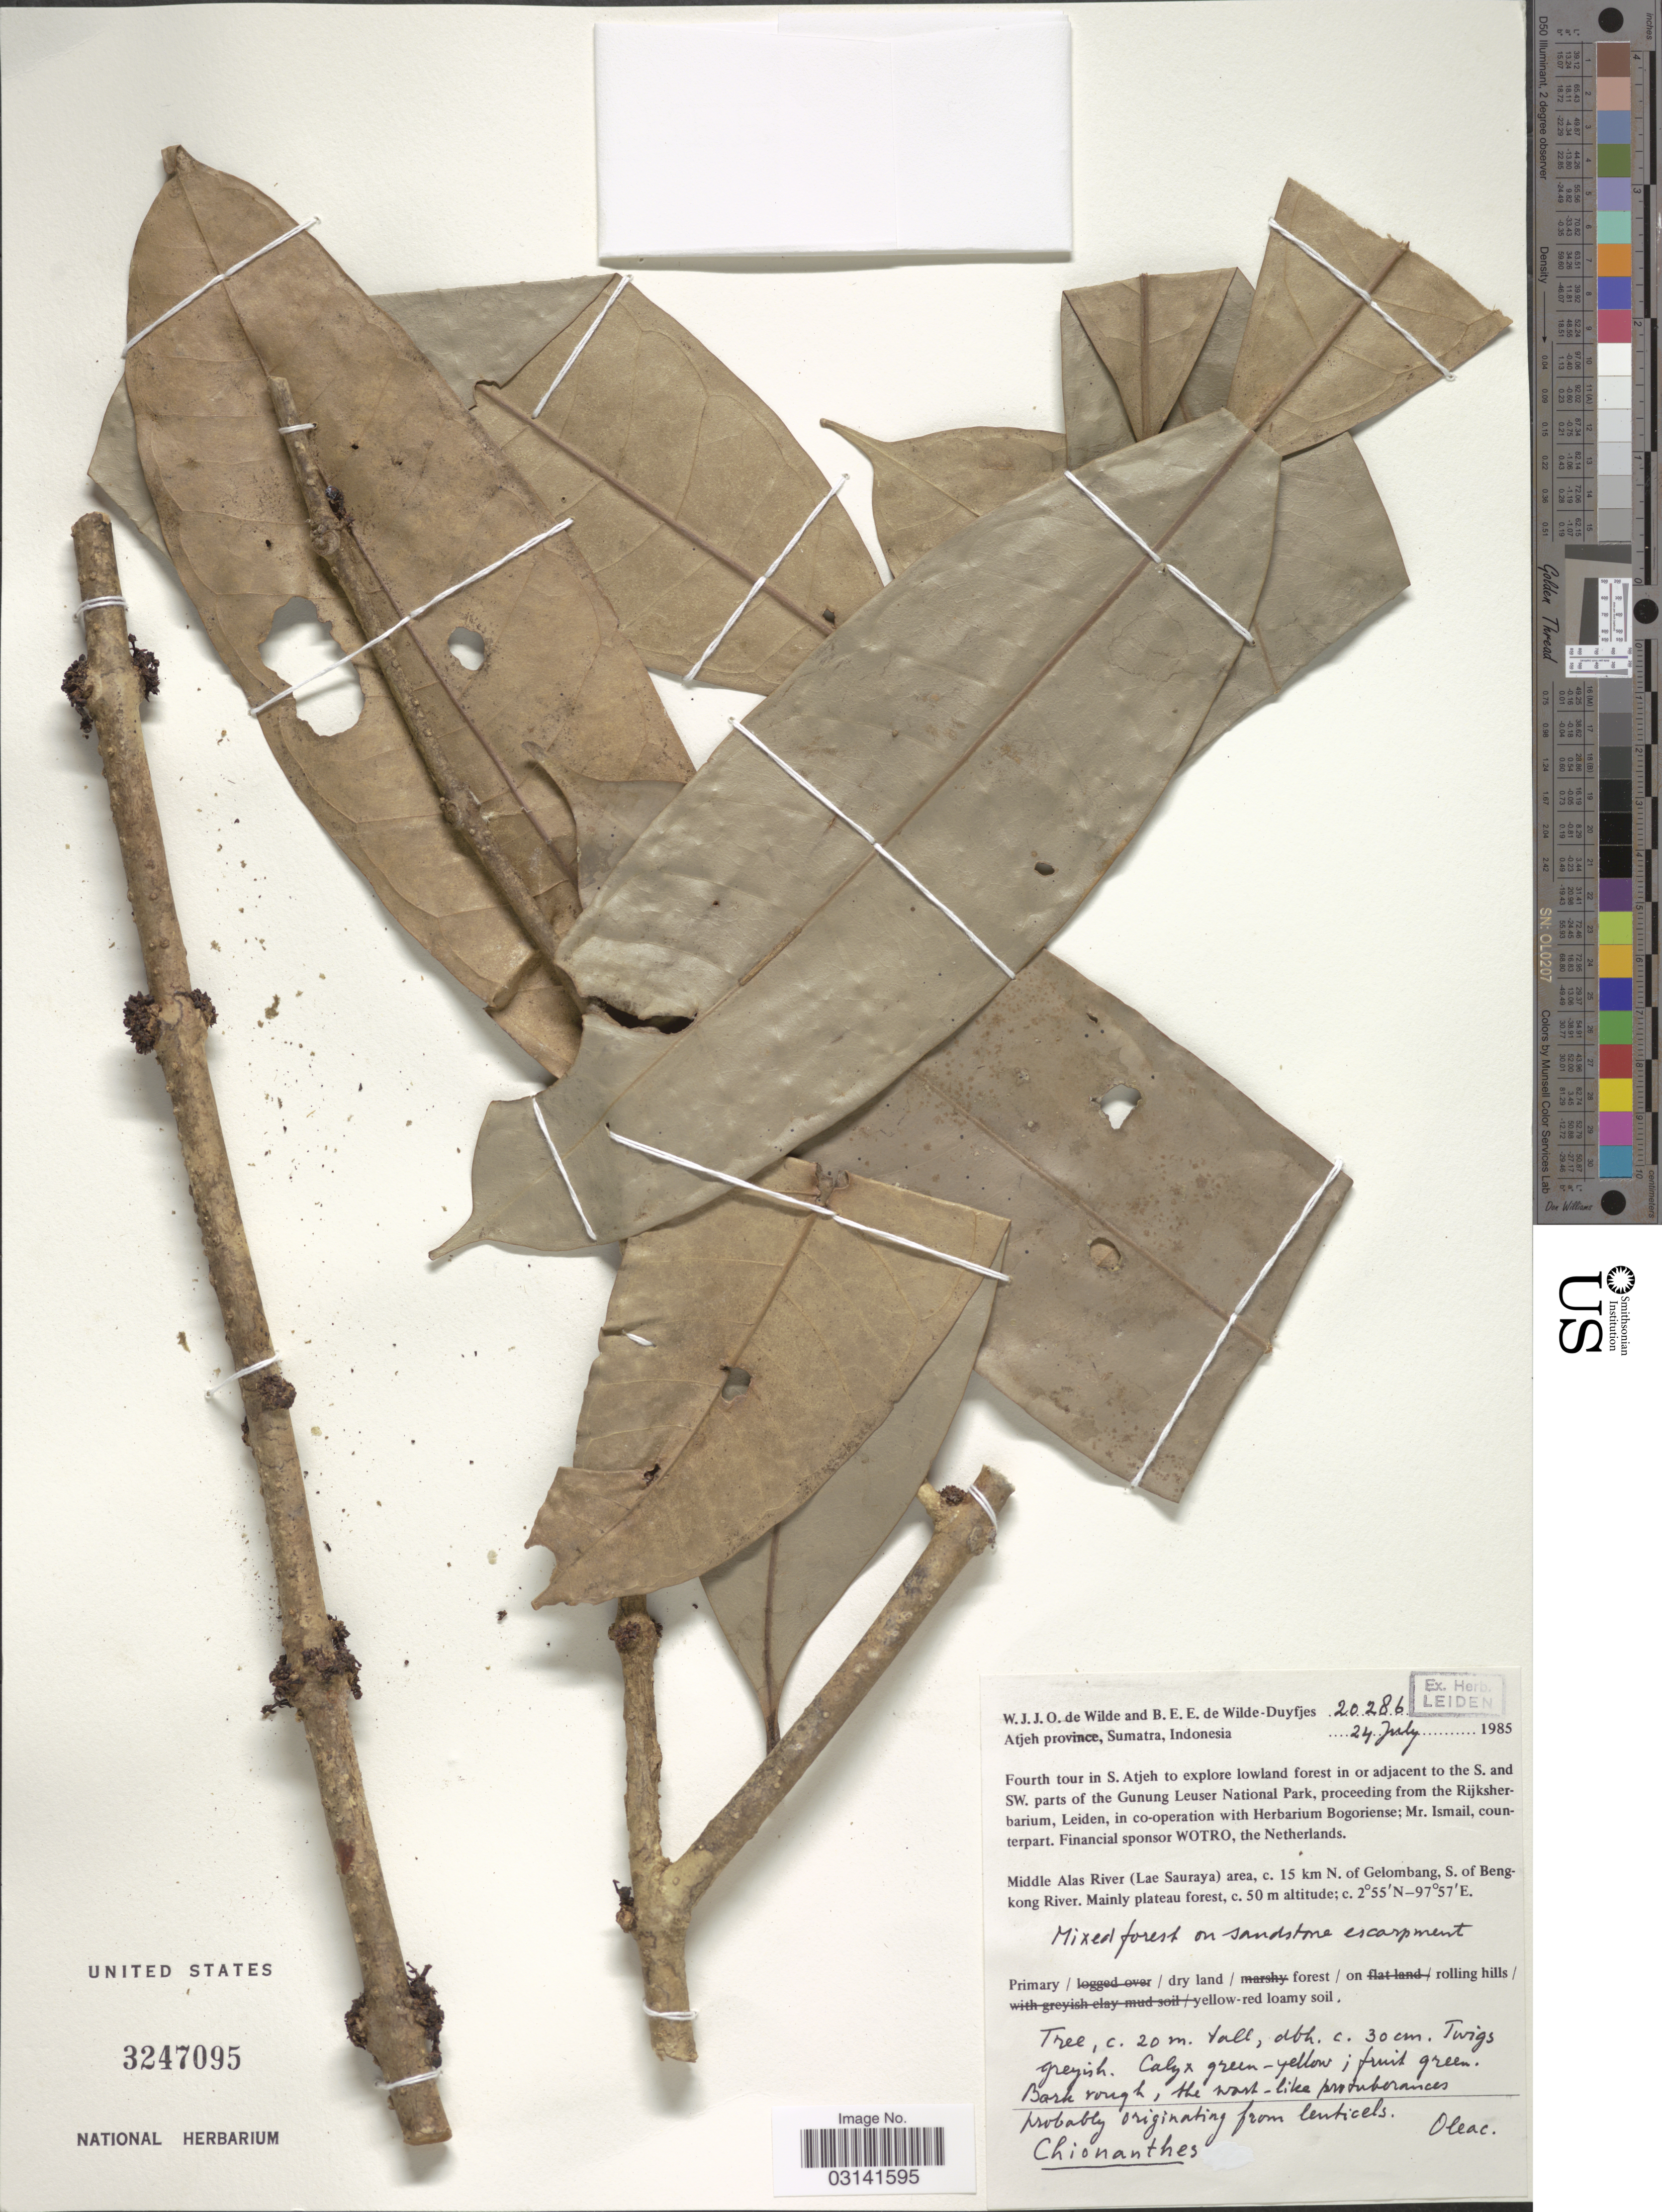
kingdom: Plantae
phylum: Tracheophyta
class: Magnoliopsida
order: Lamiales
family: Oleaceae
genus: Chionanthus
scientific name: Chionanthus sp.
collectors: W. J. de Wilde & B. E. de Wilde-Duyfjes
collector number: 20286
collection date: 1985-07-24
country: Indonesia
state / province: Sumatra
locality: Atjeh province, Sumatra. Fourth tour in S. Atjeh to explore lowland forest in or adjacent to the S. and SW. parts of the Gunung Leuser National Park. Middle Alas River (Lae Sauraya) area, c. 15 km N. of the Gelombang, S. of Bengkong River.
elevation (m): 50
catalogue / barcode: US 3247095